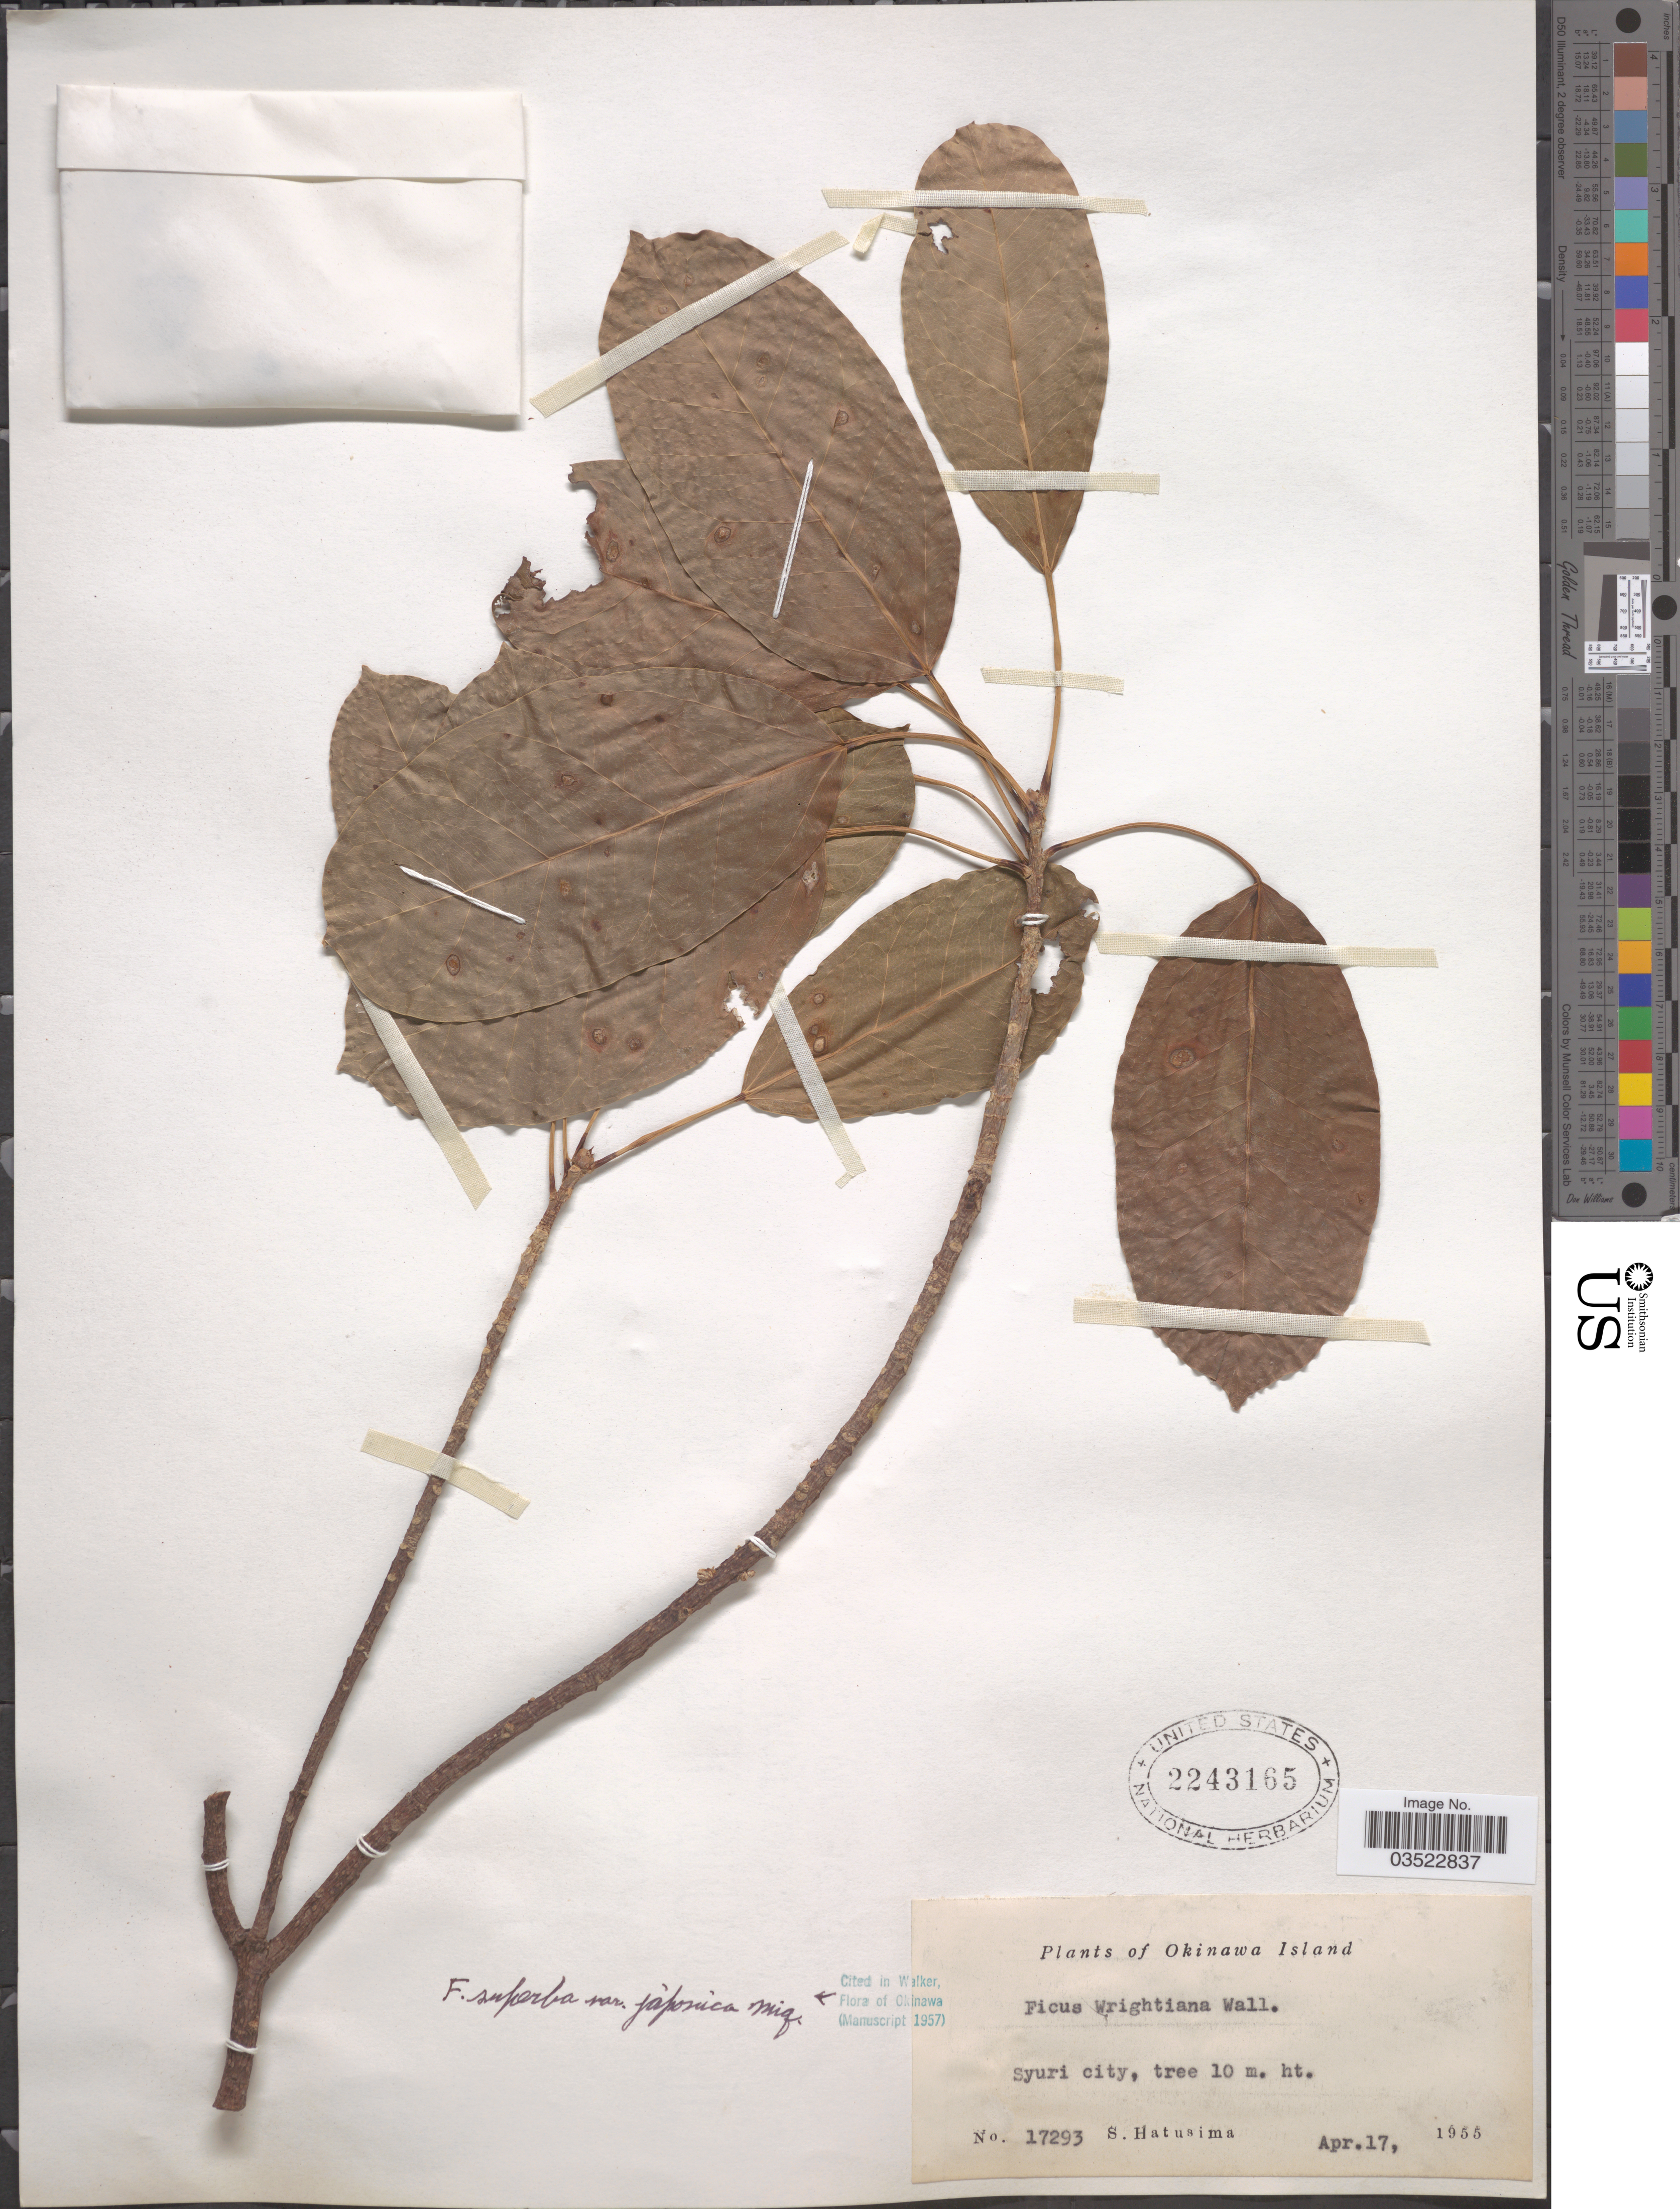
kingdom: Plantae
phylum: Tracheophyta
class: Magnoliopsida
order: Rosales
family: Moraceae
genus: Ficus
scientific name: Ficus superba var. japonica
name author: Miq.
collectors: S. Hatusima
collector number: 17293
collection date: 1955-04-17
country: Japan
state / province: Okinawa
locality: Okinawa Islands. Syuri city.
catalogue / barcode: US 2243165